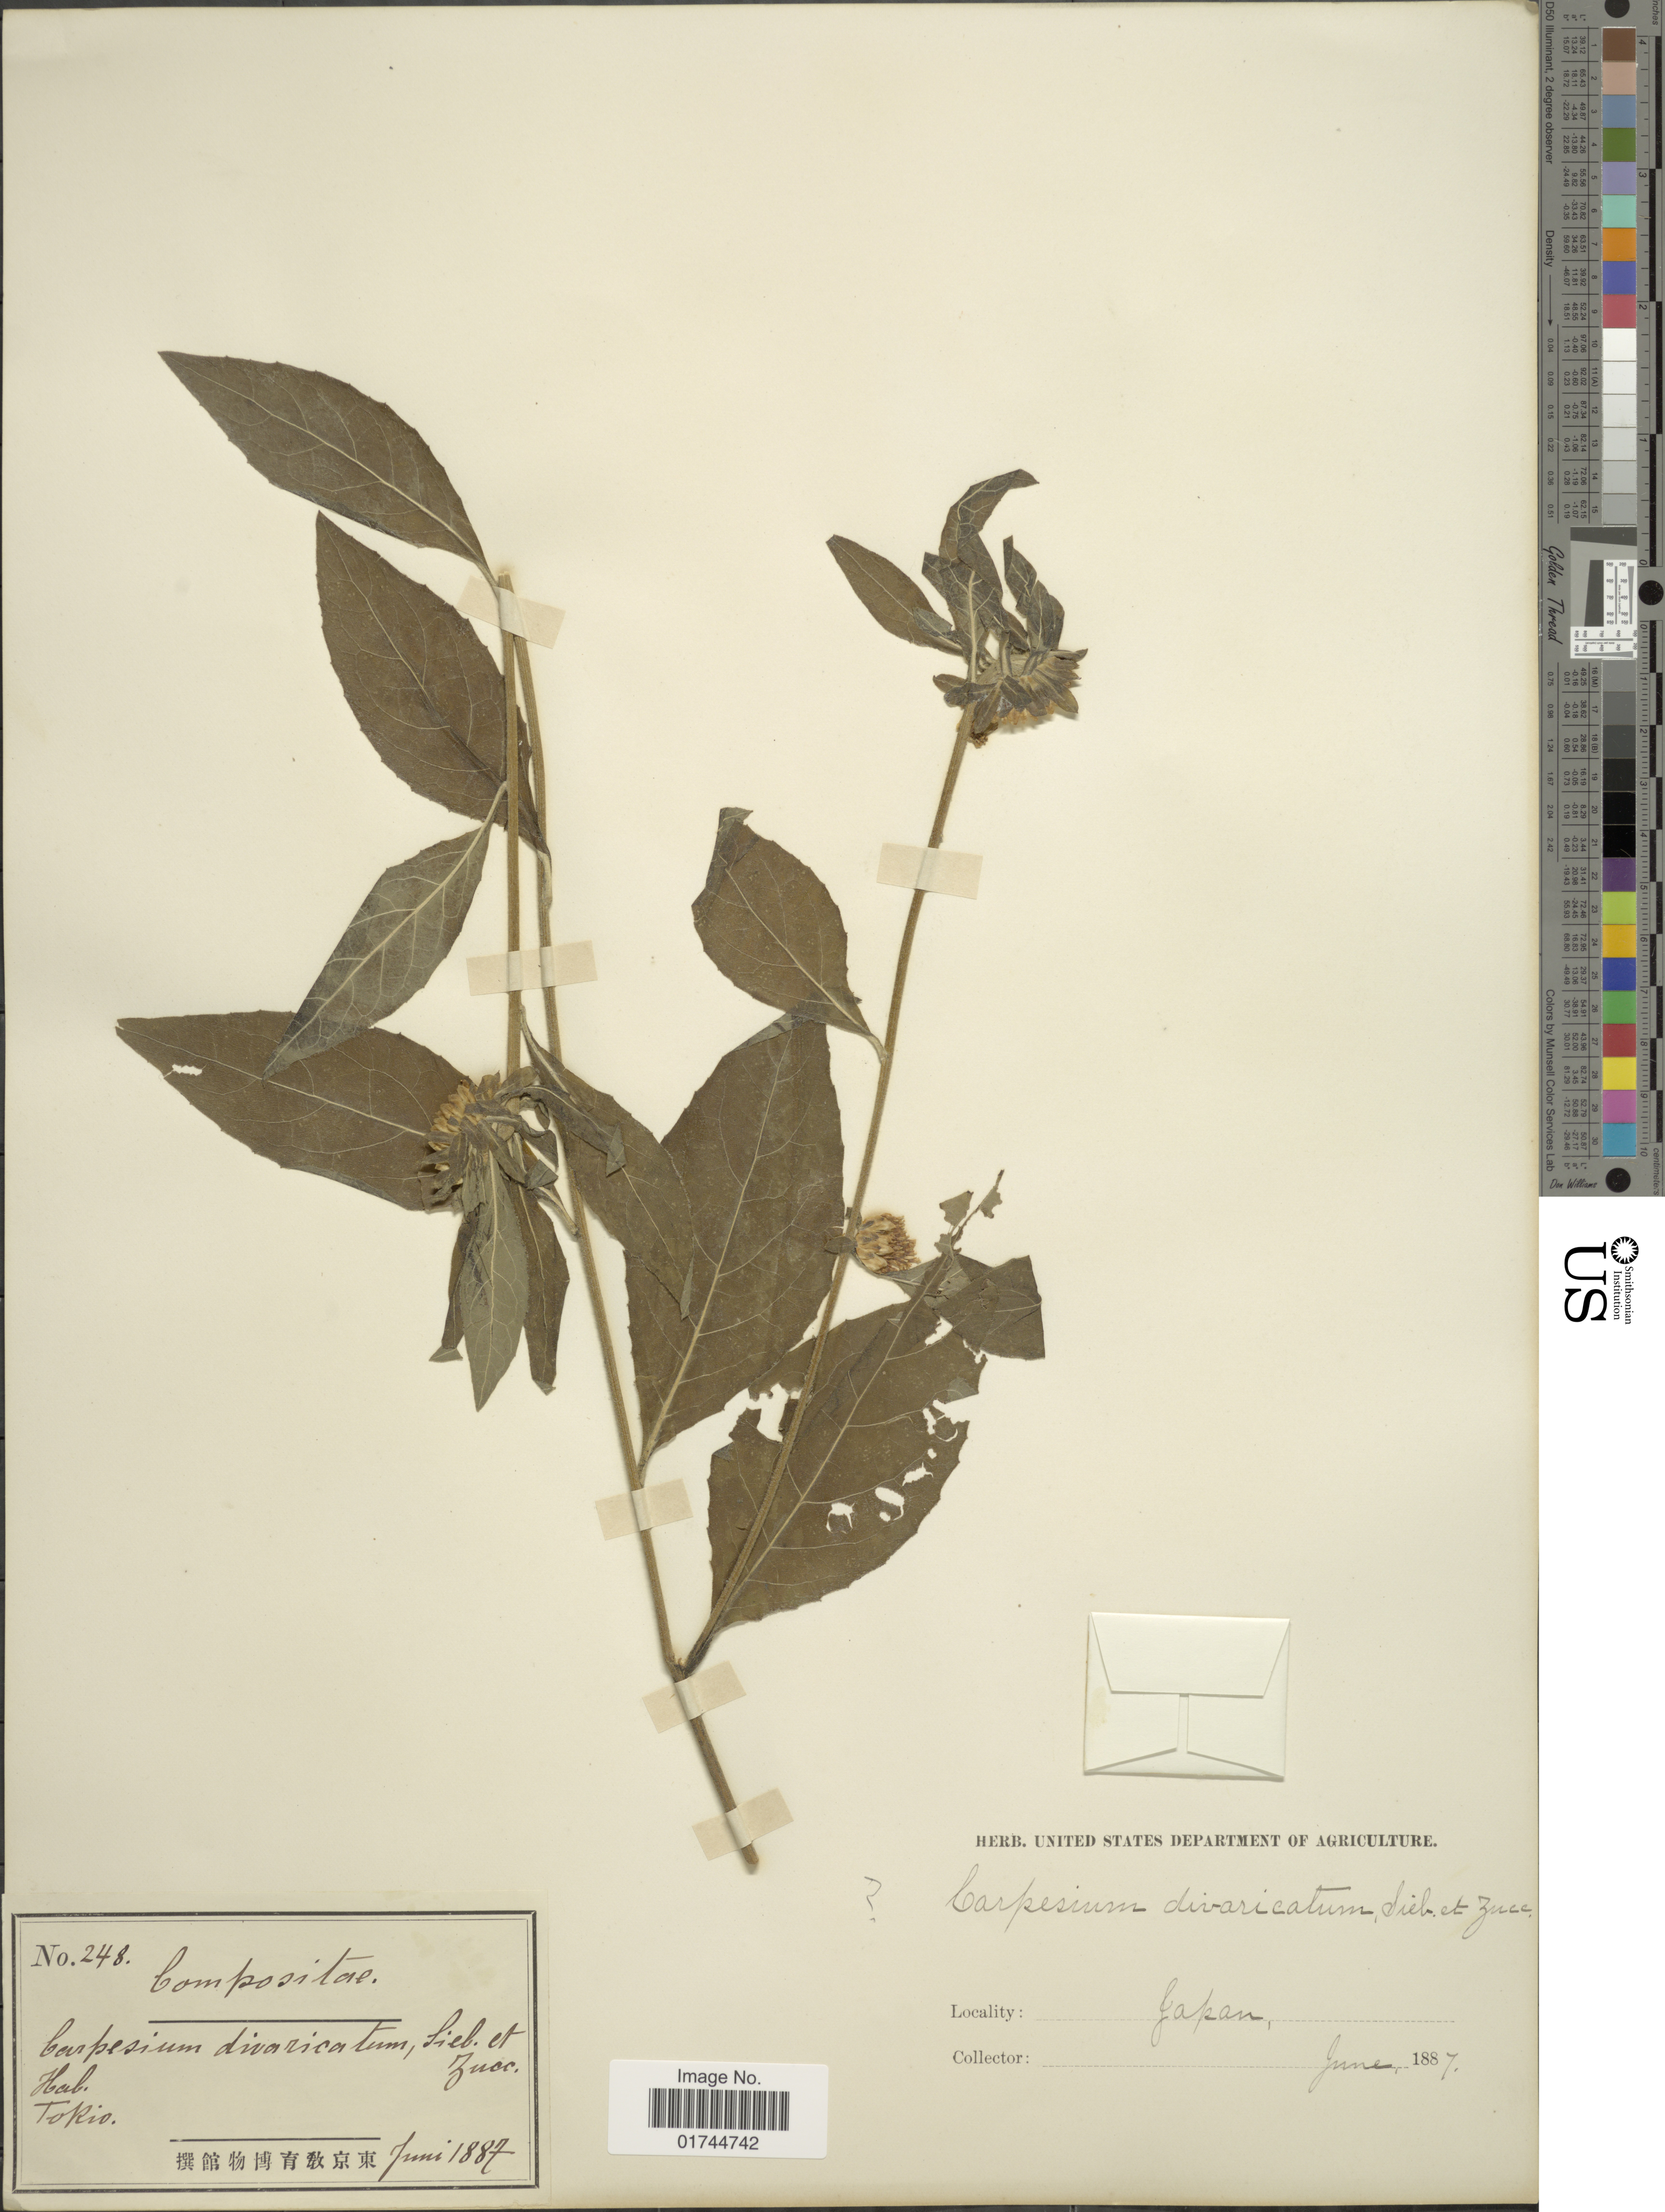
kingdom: Plantae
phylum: Tracheophyta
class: Magnoliopsida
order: Asterales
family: Asteraceae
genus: Carpesium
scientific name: Carpesium divarticatum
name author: Siebold & Zucc.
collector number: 248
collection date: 1887-06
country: Japan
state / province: Tokyo, Federal City of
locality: Tokio